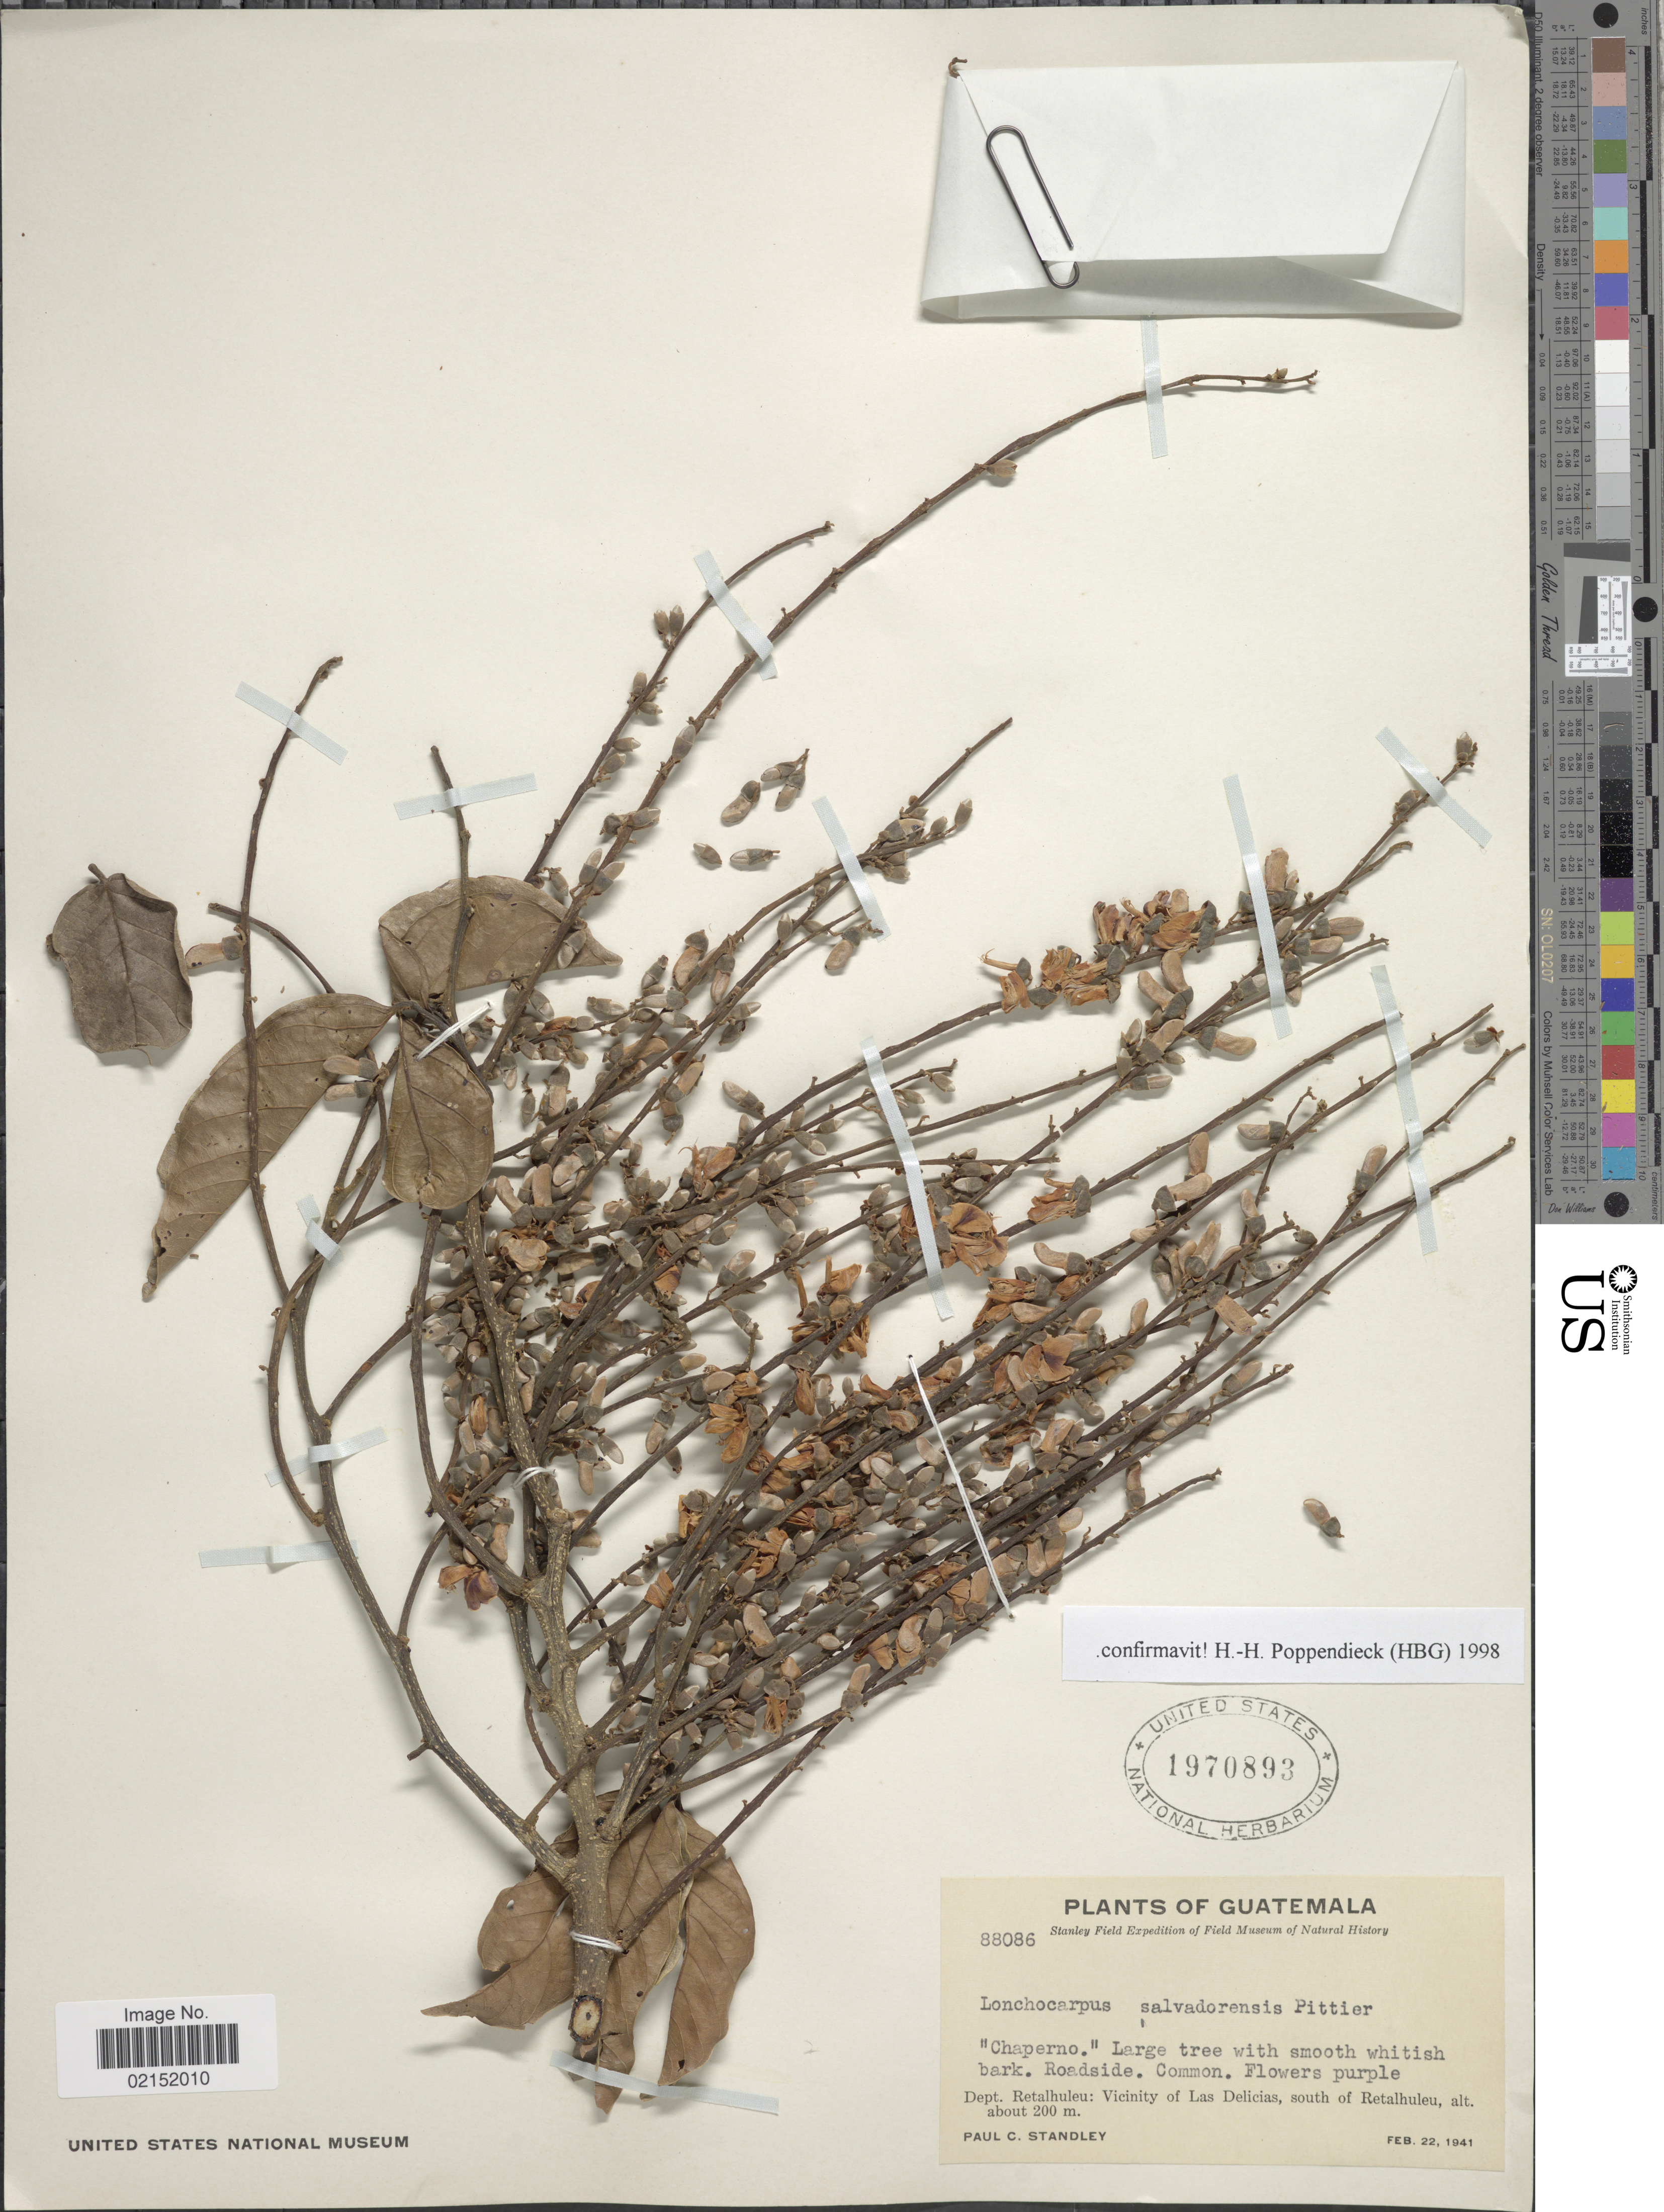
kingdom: Plantae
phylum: Tracheophyta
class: Magnoliopsida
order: Fabales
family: Fabaceae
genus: Lonchocarpus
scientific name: Lonchocarpus salvadorensis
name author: Pittier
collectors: P. C. Standley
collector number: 88086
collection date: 1941-02-22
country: Guatemala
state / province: Retalhuleu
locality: Vicinity of Las Delicias, south of Retalhuleu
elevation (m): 200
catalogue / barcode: US 1970893